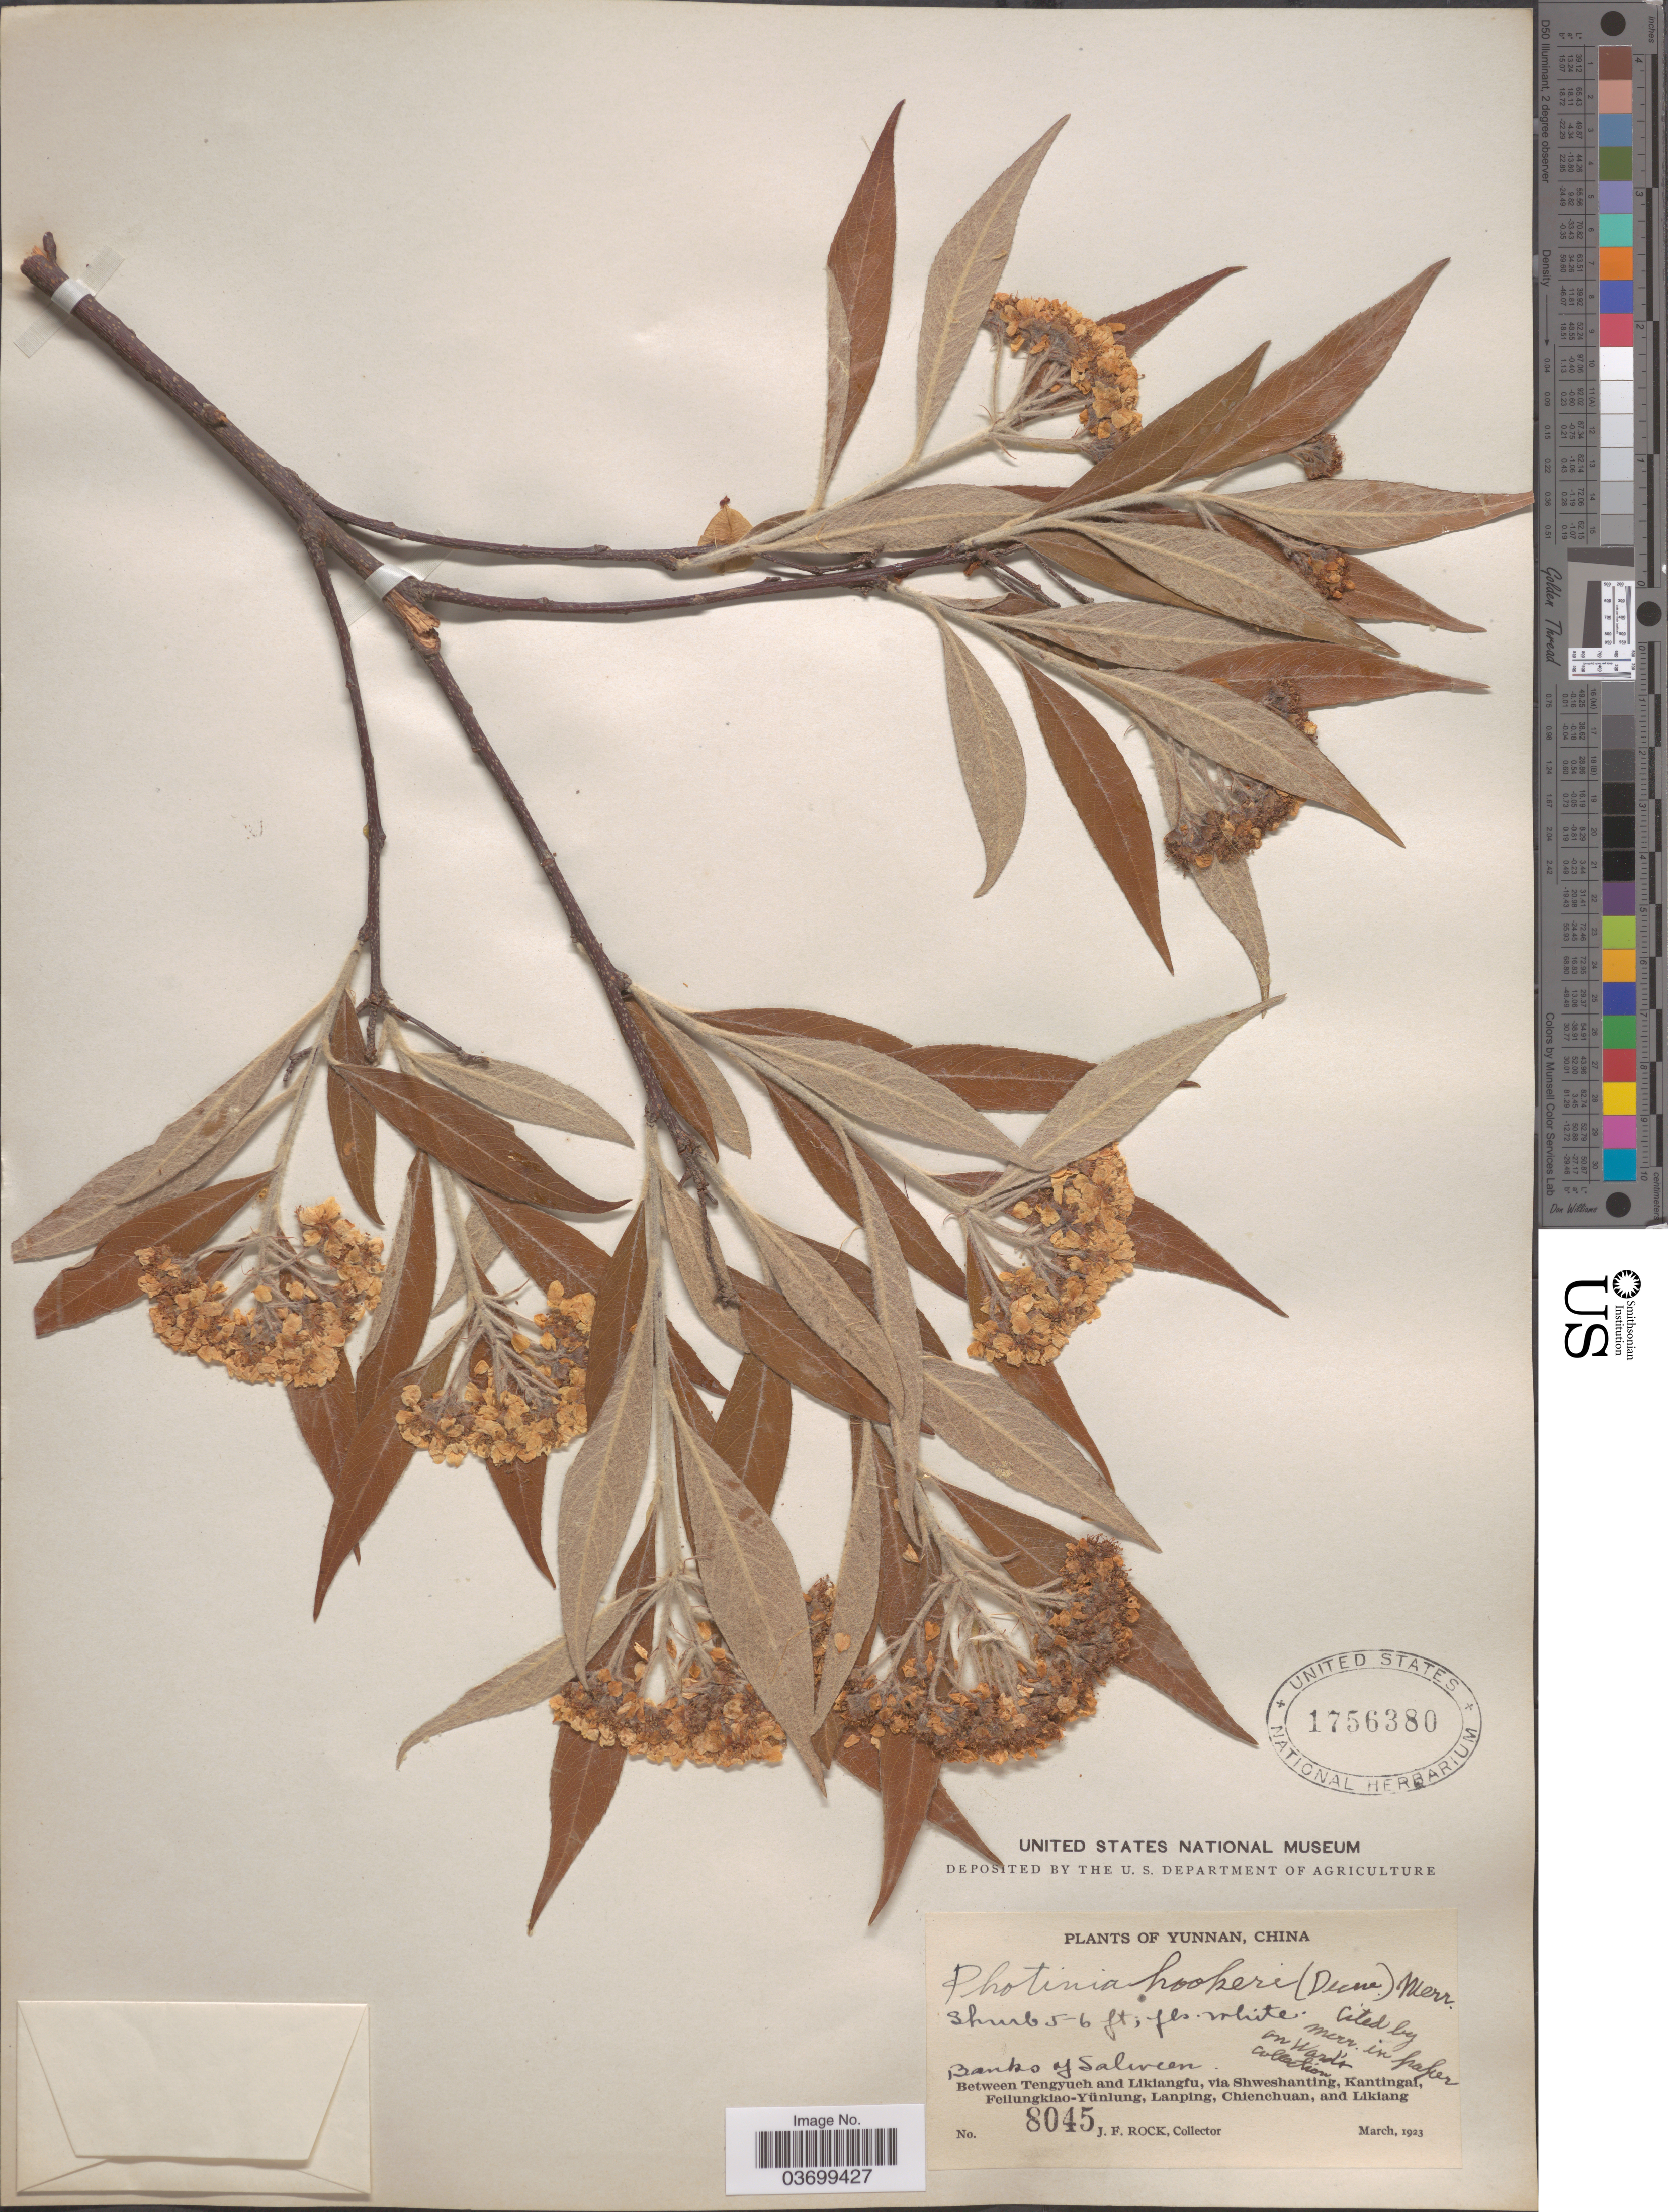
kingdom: Plantae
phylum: Tracheophyta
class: Magnoliopsida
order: Rosales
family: Rosaceae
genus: Photinia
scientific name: Photinia hookeri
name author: (Decne.) Merr.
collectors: J. Rock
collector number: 8045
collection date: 1923-03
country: China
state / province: Yunnan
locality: Banks of Salween. Between Tengyueh and Likiangfu, via Shweshanting, Kantingai [interpreted], Feilungkiao-Yünlung, Lanping, Chienchuan, and Likiang.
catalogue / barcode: US 1756380